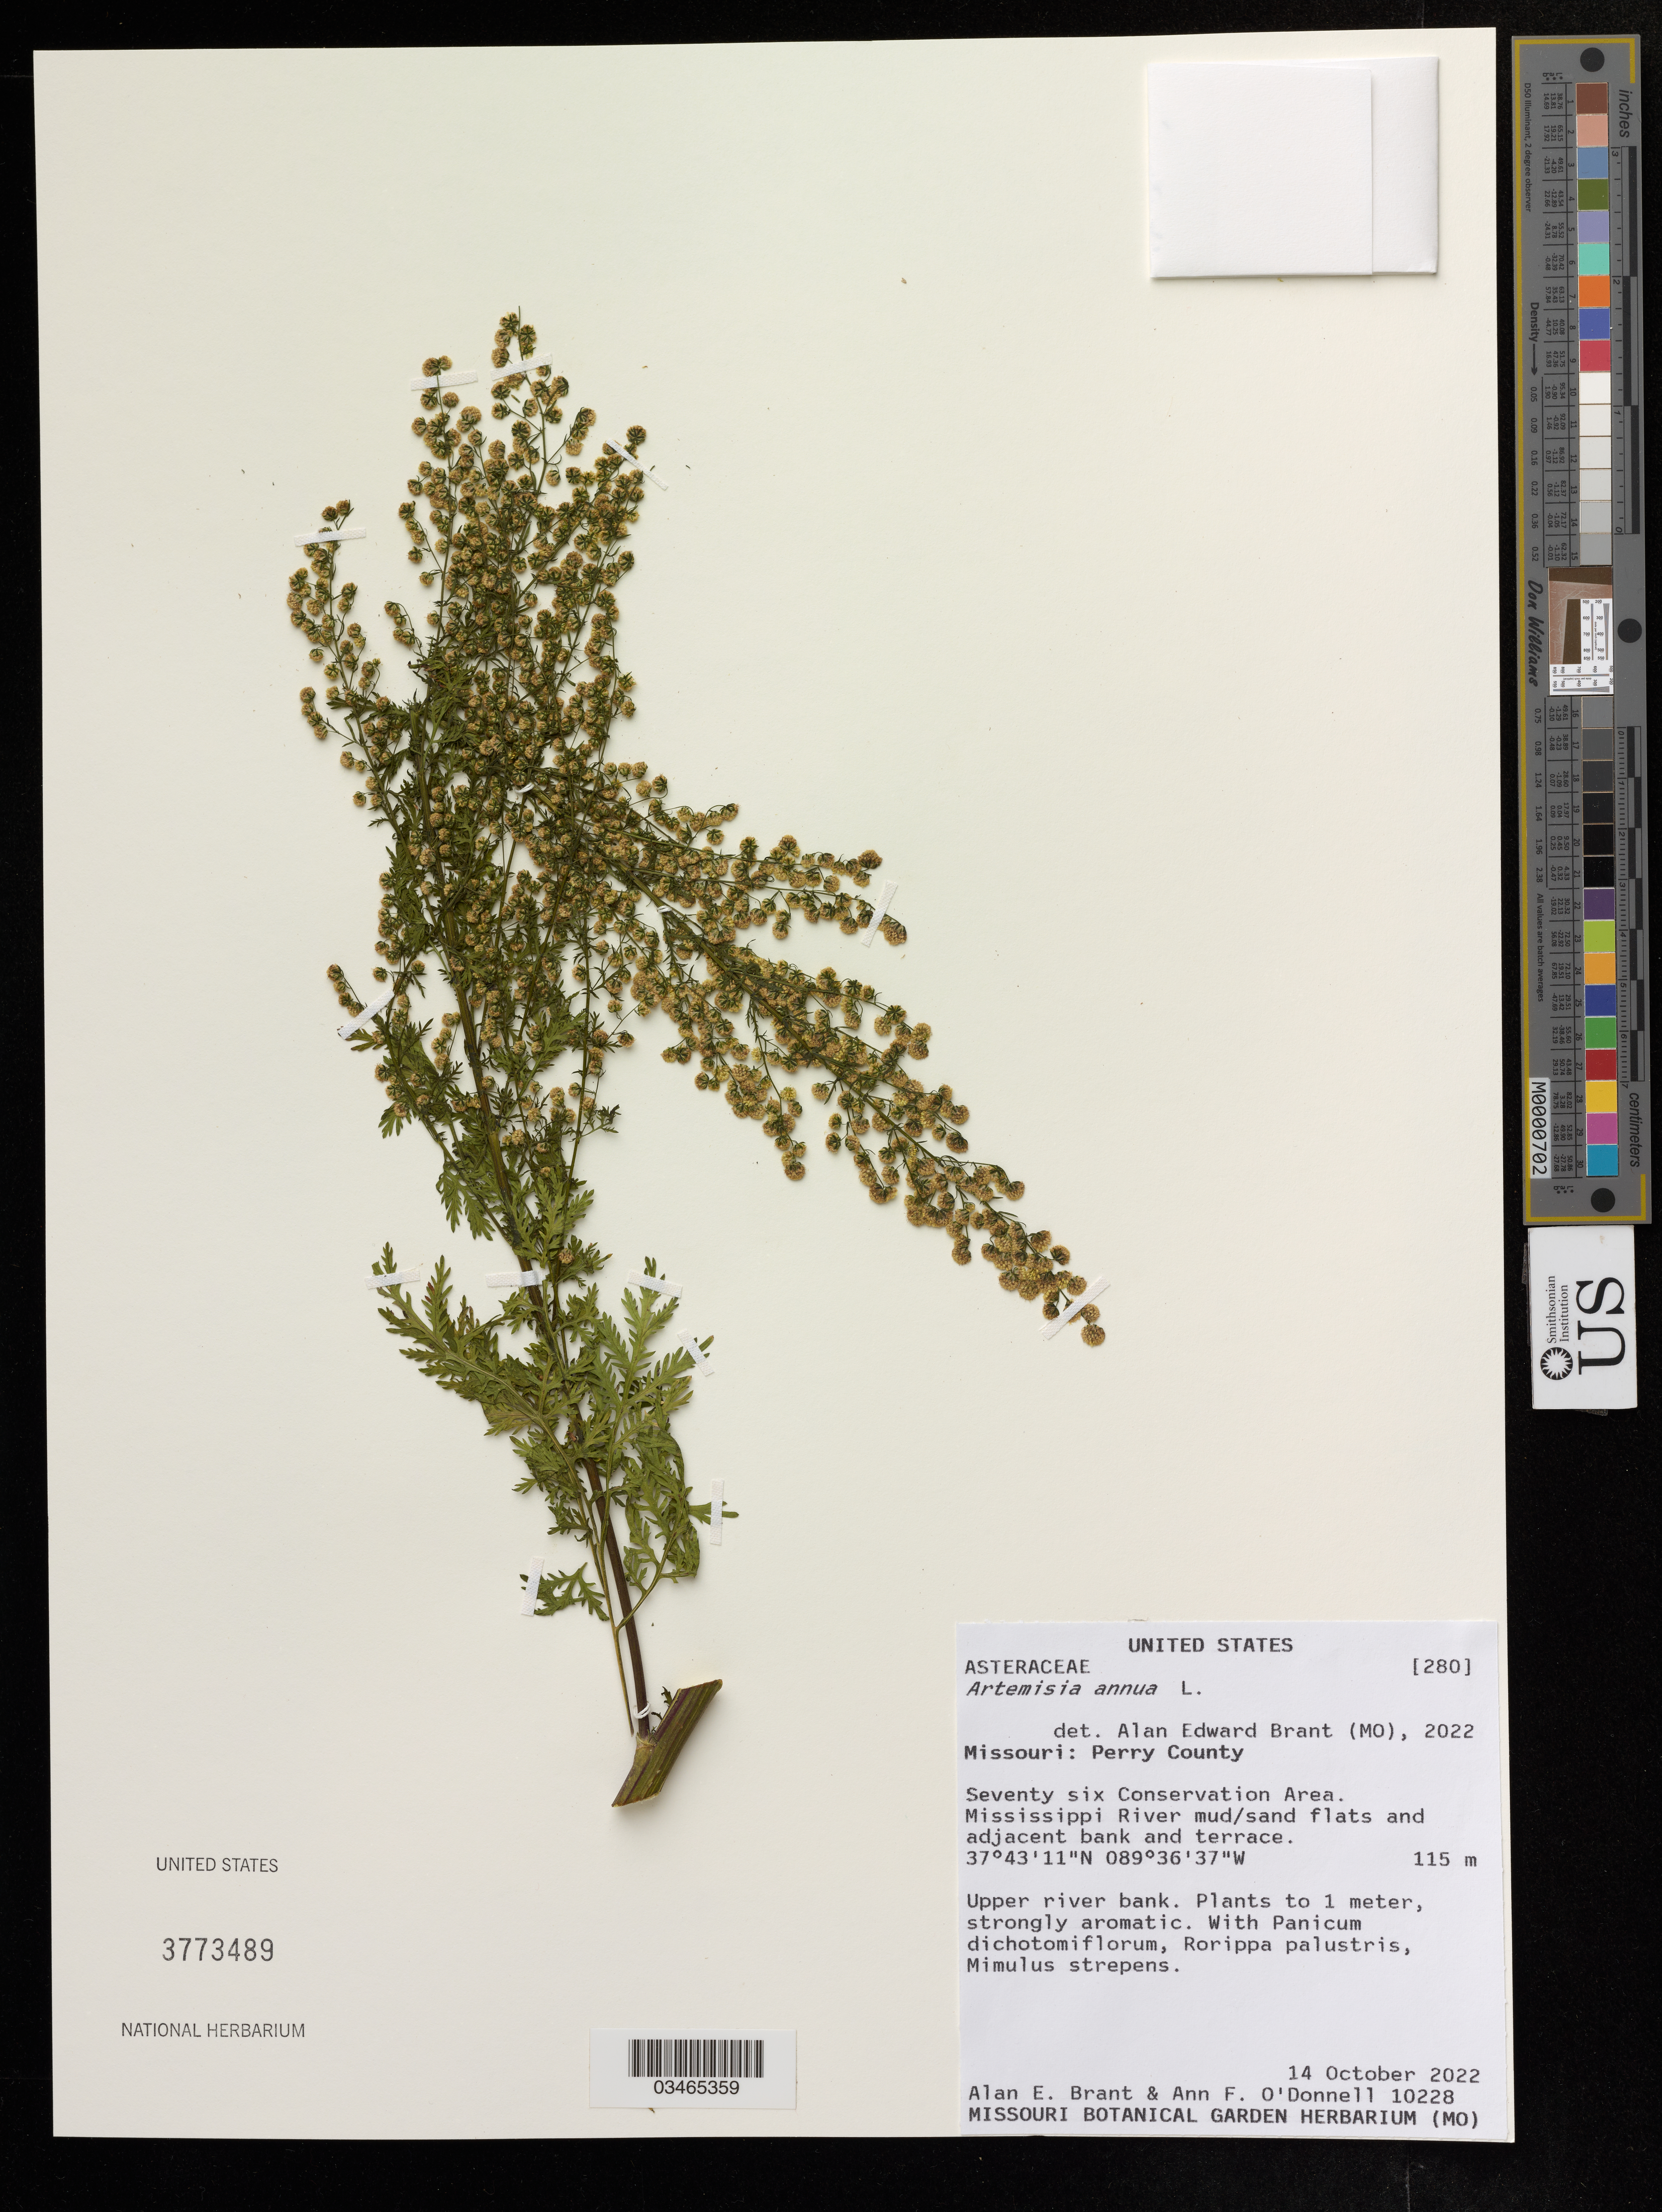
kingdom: Plantae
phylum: Tracheophyta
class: Magnoliopsida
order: Asterales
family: Asteraceae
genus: Artemisia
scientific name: Artemisia annua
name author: L.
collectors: A. Brant & A. O'Donell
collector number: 10228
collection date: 2022-10-14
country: United States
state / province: Missouri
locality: Perry County, Seventy six Conservation Area.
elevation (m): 115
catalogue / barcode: US 3773489